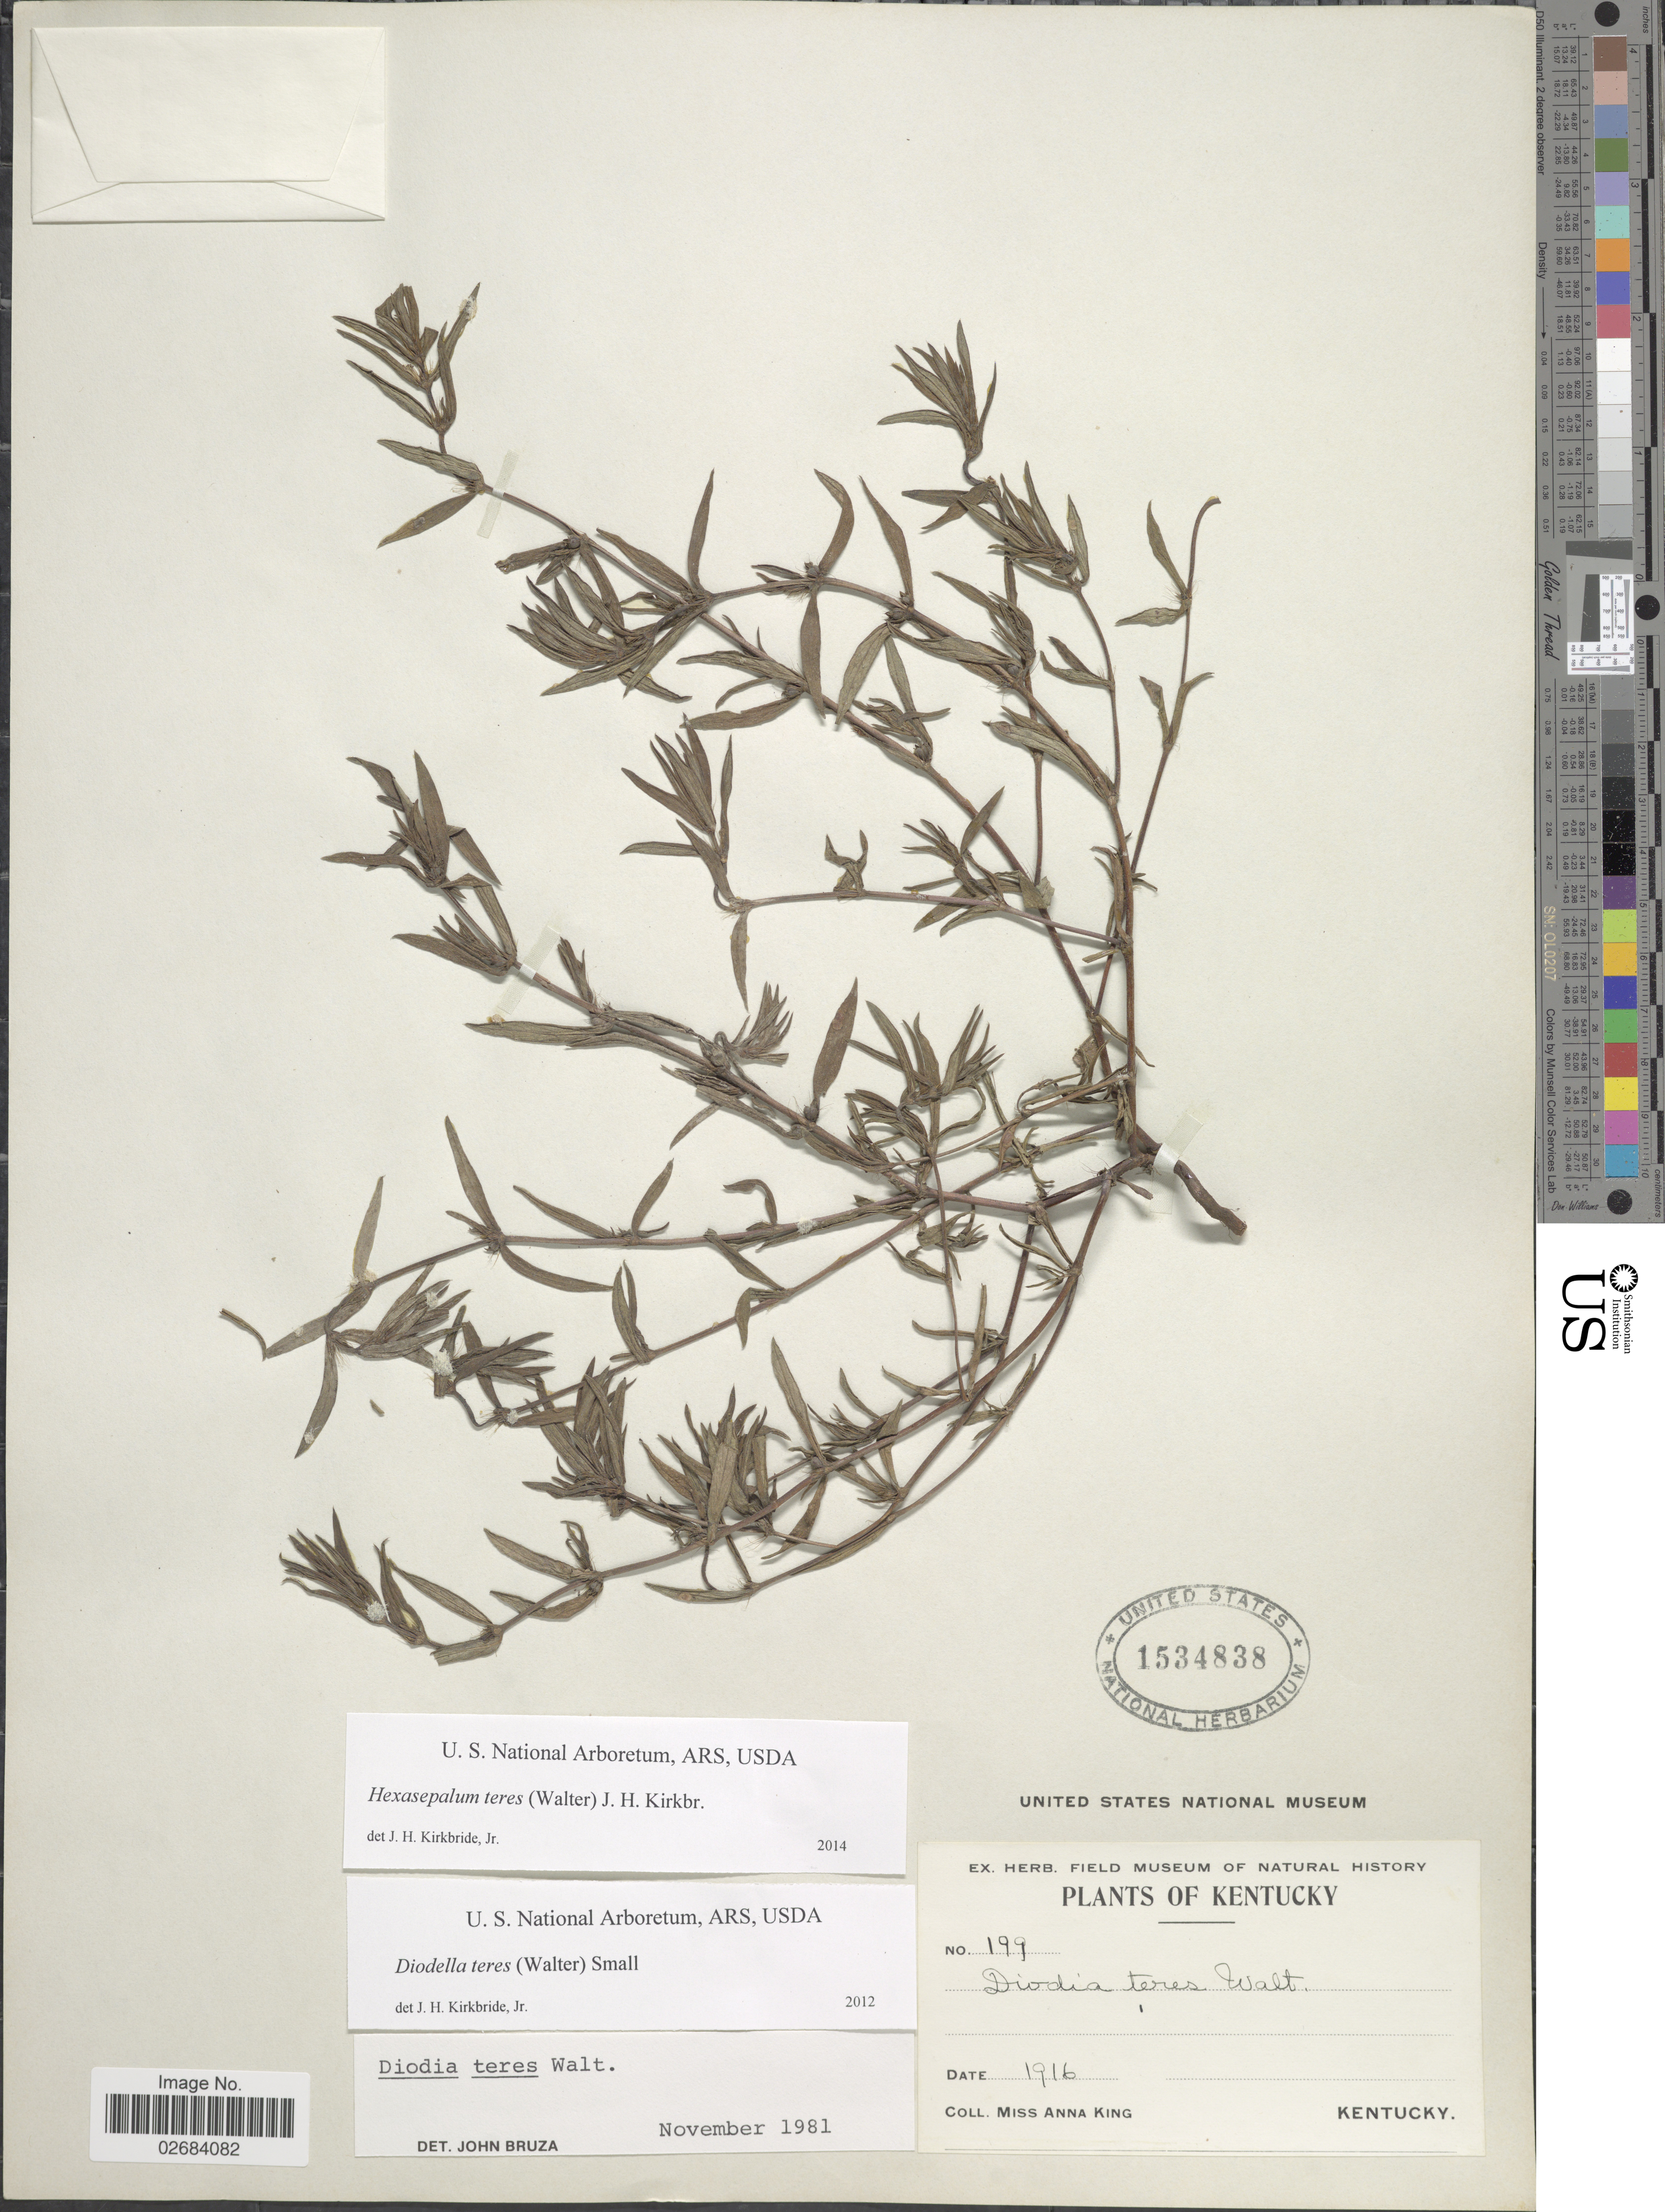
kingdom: Plantae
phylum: Tracheophyta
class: Magnoliopsida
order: Gentianales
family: Rubiaceae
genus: Diodia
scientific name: Diodia teres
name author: Walter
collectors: A. King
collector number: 199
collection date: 1916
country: United States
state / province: Kentucky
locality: Kentucky.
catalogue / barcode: US 1534838